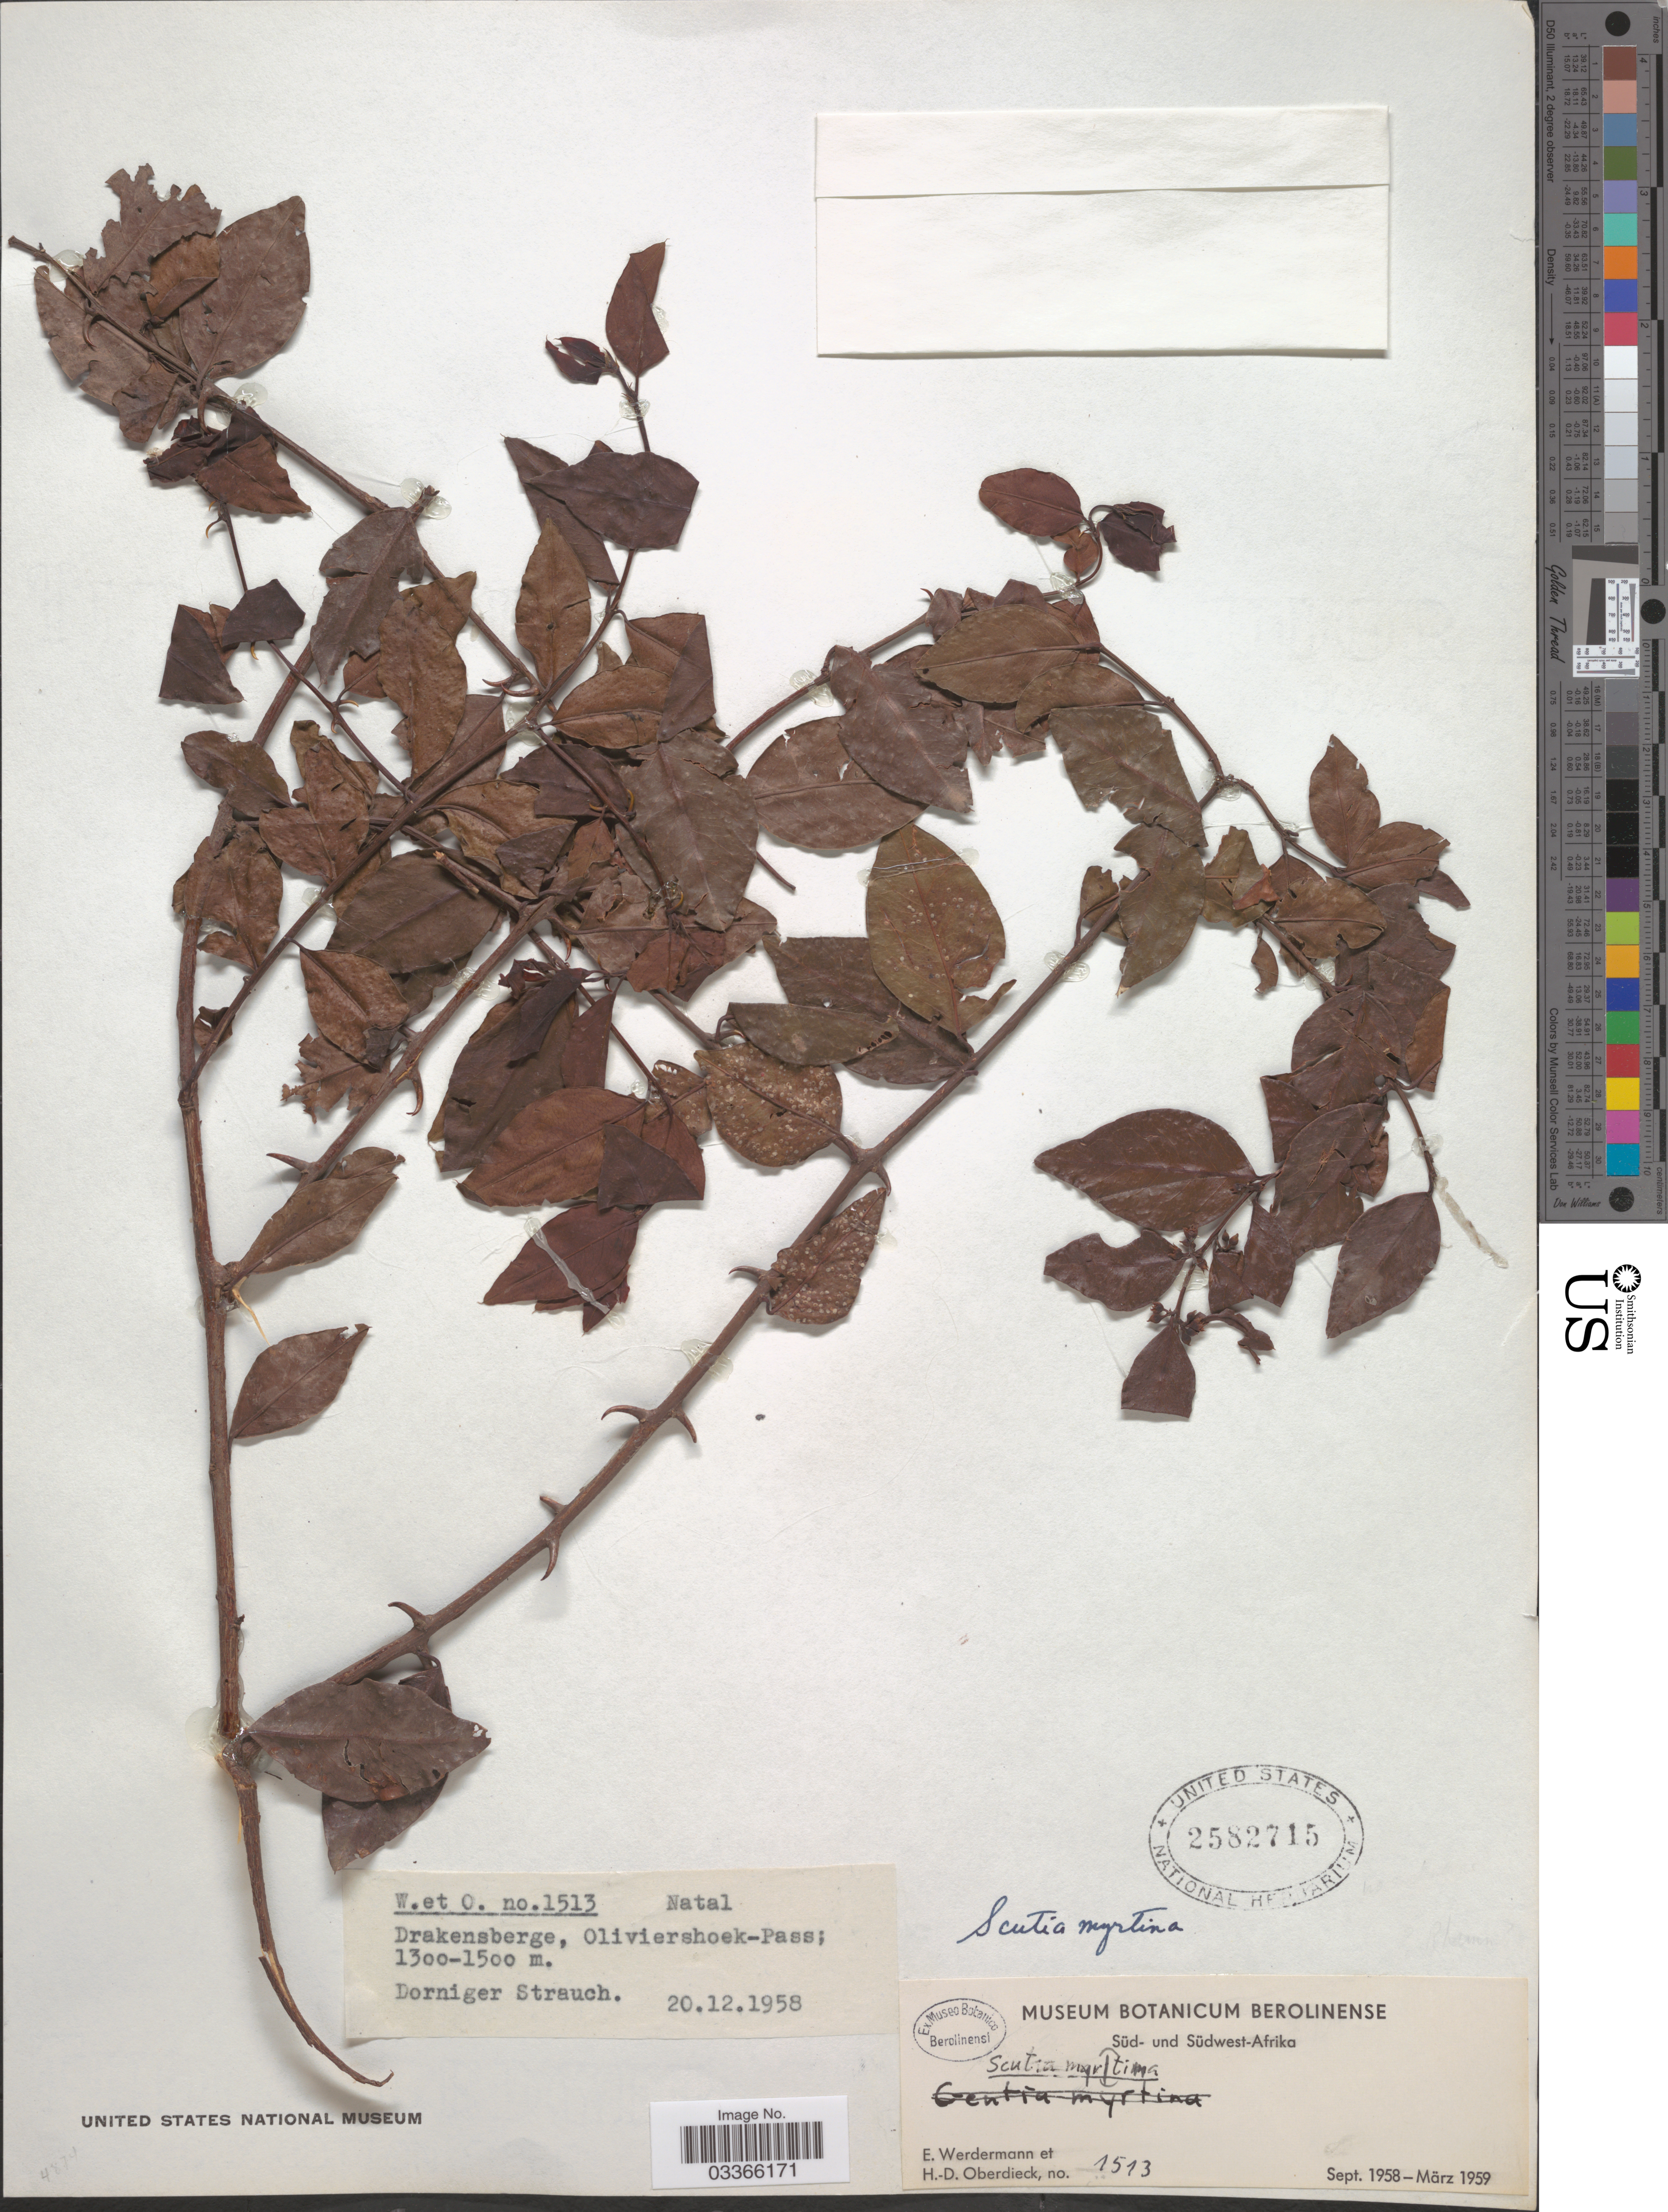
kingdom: Plantae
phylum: Tracheophyta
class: Magnoliopsida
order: Rosales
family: Rhamnaceae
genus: Scutia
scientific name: Scutia myrtina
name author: (Burm. f.) Kurz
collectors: E. Werdermann & H. Oberdieck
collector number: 1513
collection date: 1958-12-20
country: South Africa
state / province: KwaZulu-Natal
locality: Natal, Drakensberge, Oliviershoek-Pass.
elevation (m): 1300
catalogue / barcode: US 2582715